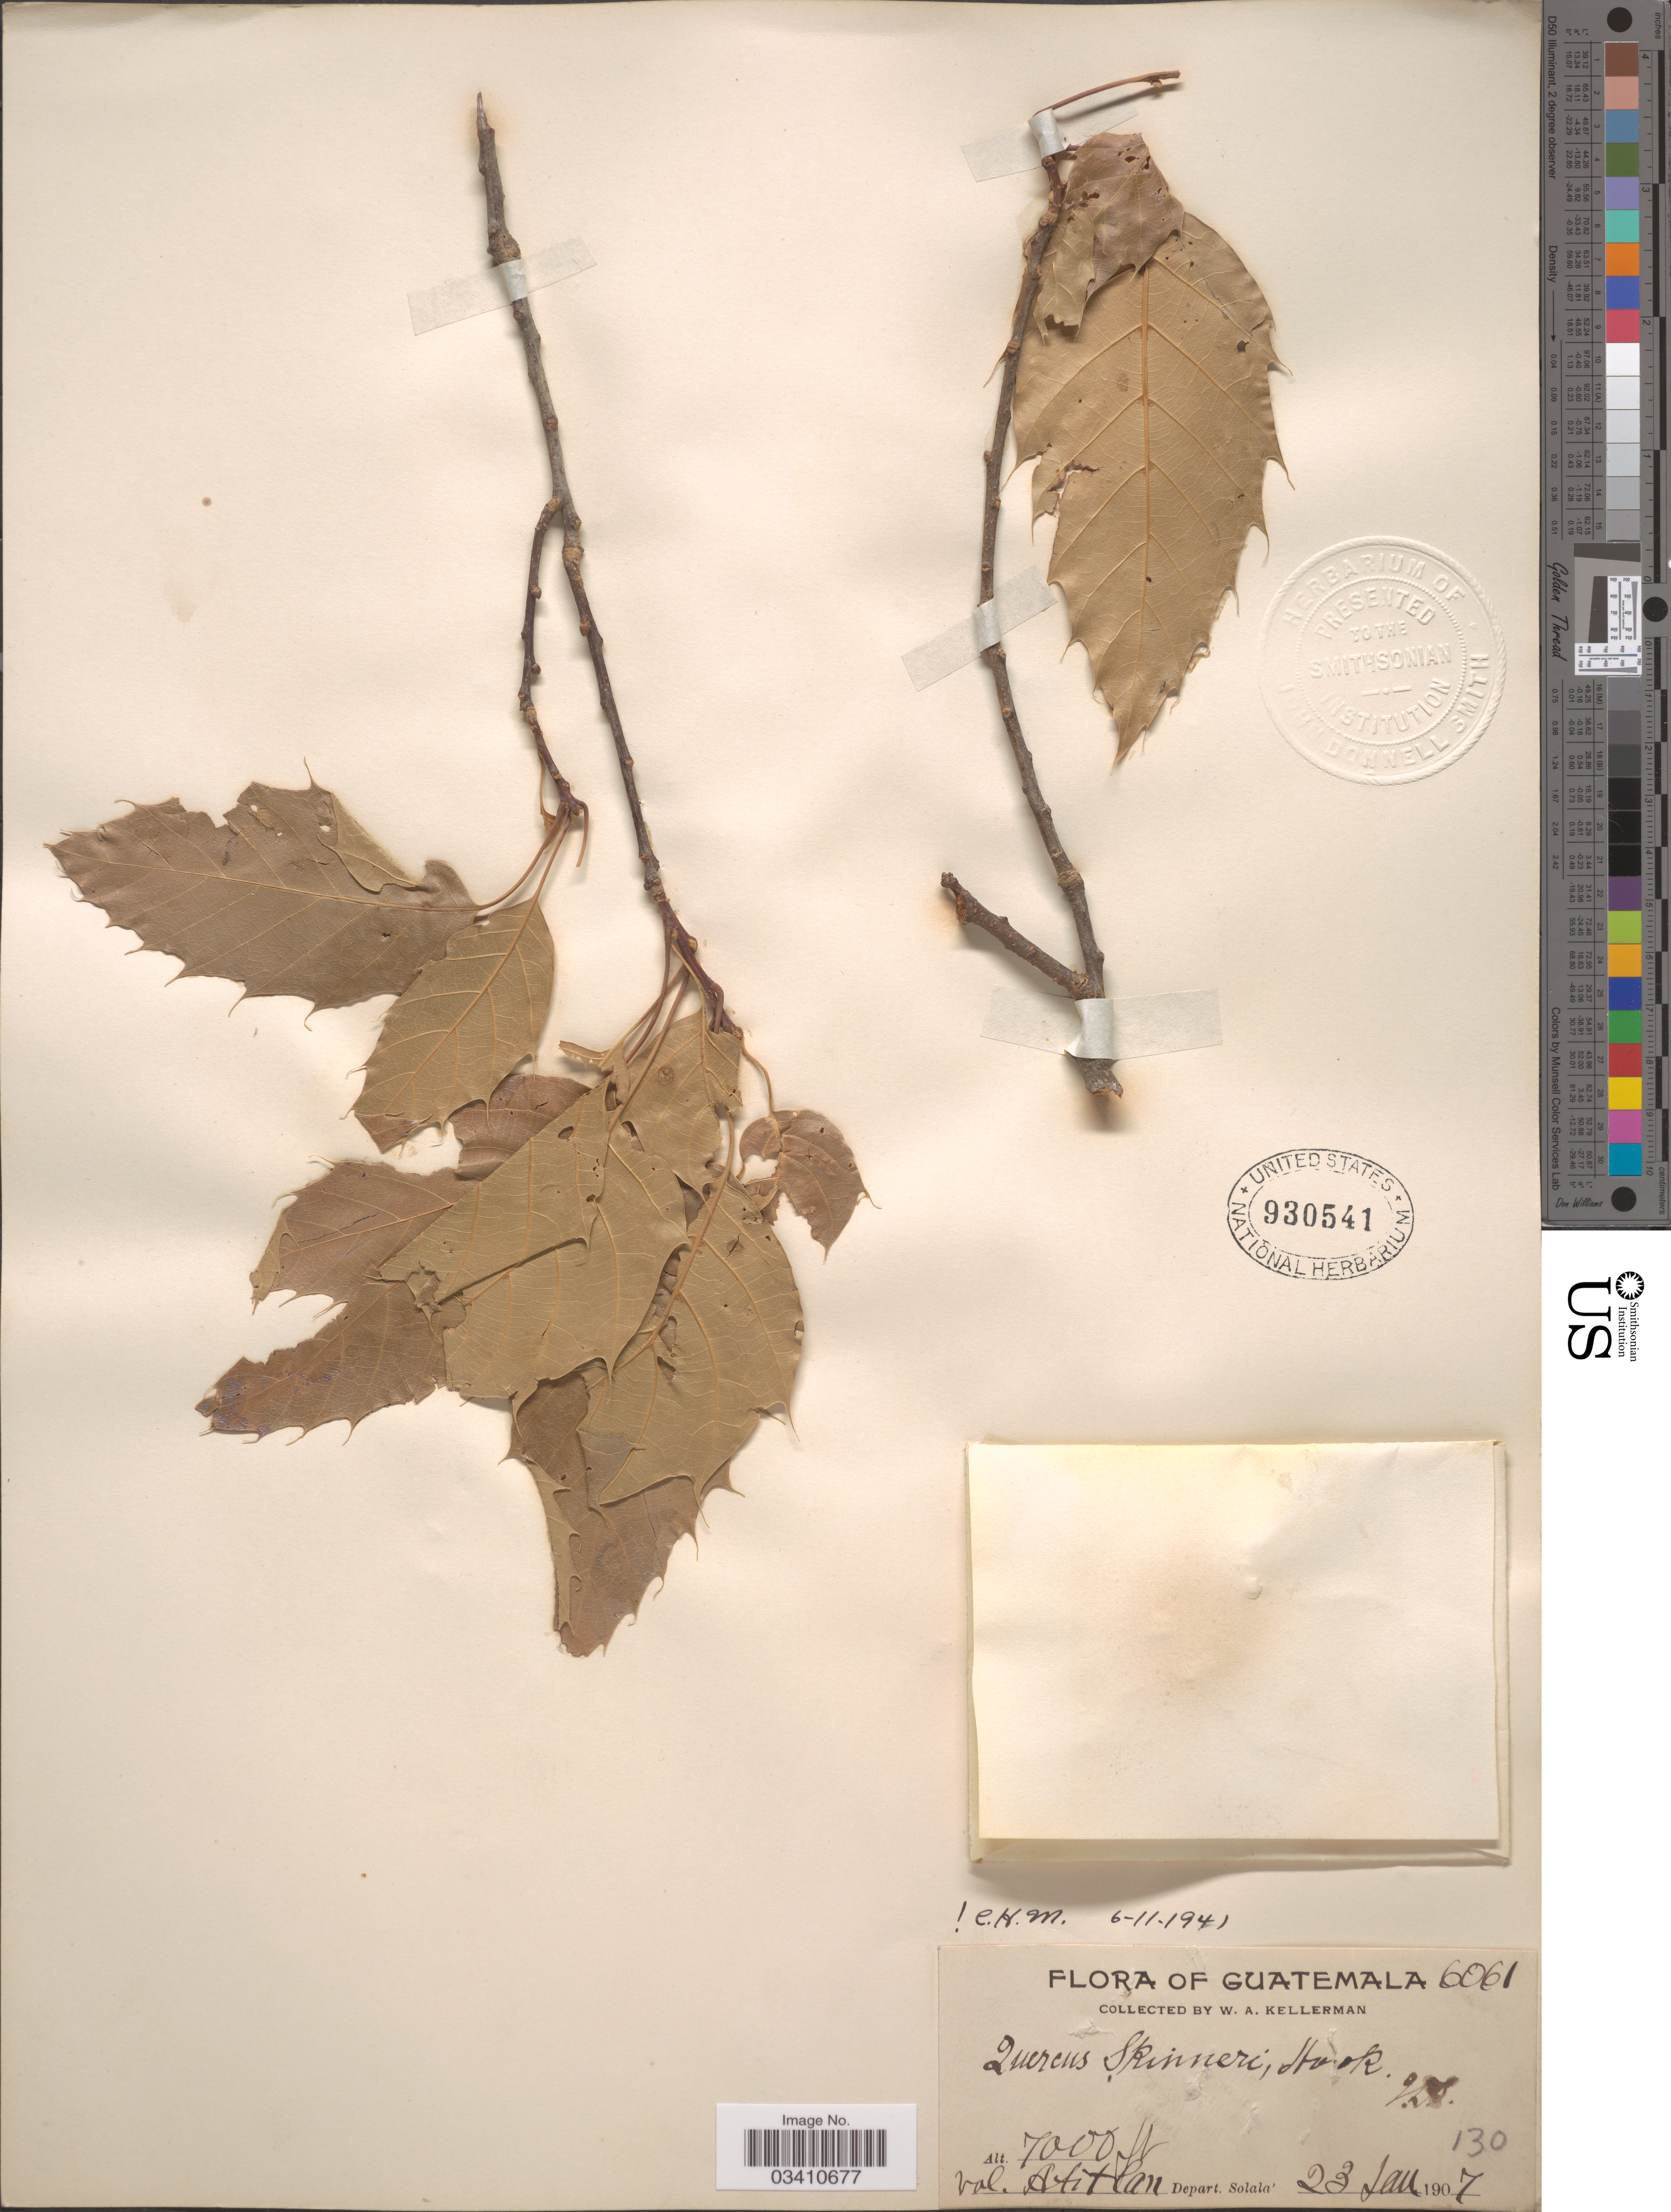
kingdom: Plantae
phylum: Tracheophyta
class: Magnoliopsida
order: Fagales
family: Fagaceae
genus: Quercus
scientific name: Quercus skinneri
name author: Benth.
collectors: W. Kellerman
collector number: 6061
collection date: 1907-01-23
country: Guatemala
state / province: Sololá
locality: Vol. Atitlan, Depart. Solala.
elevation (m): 2134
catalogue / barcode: US 930541